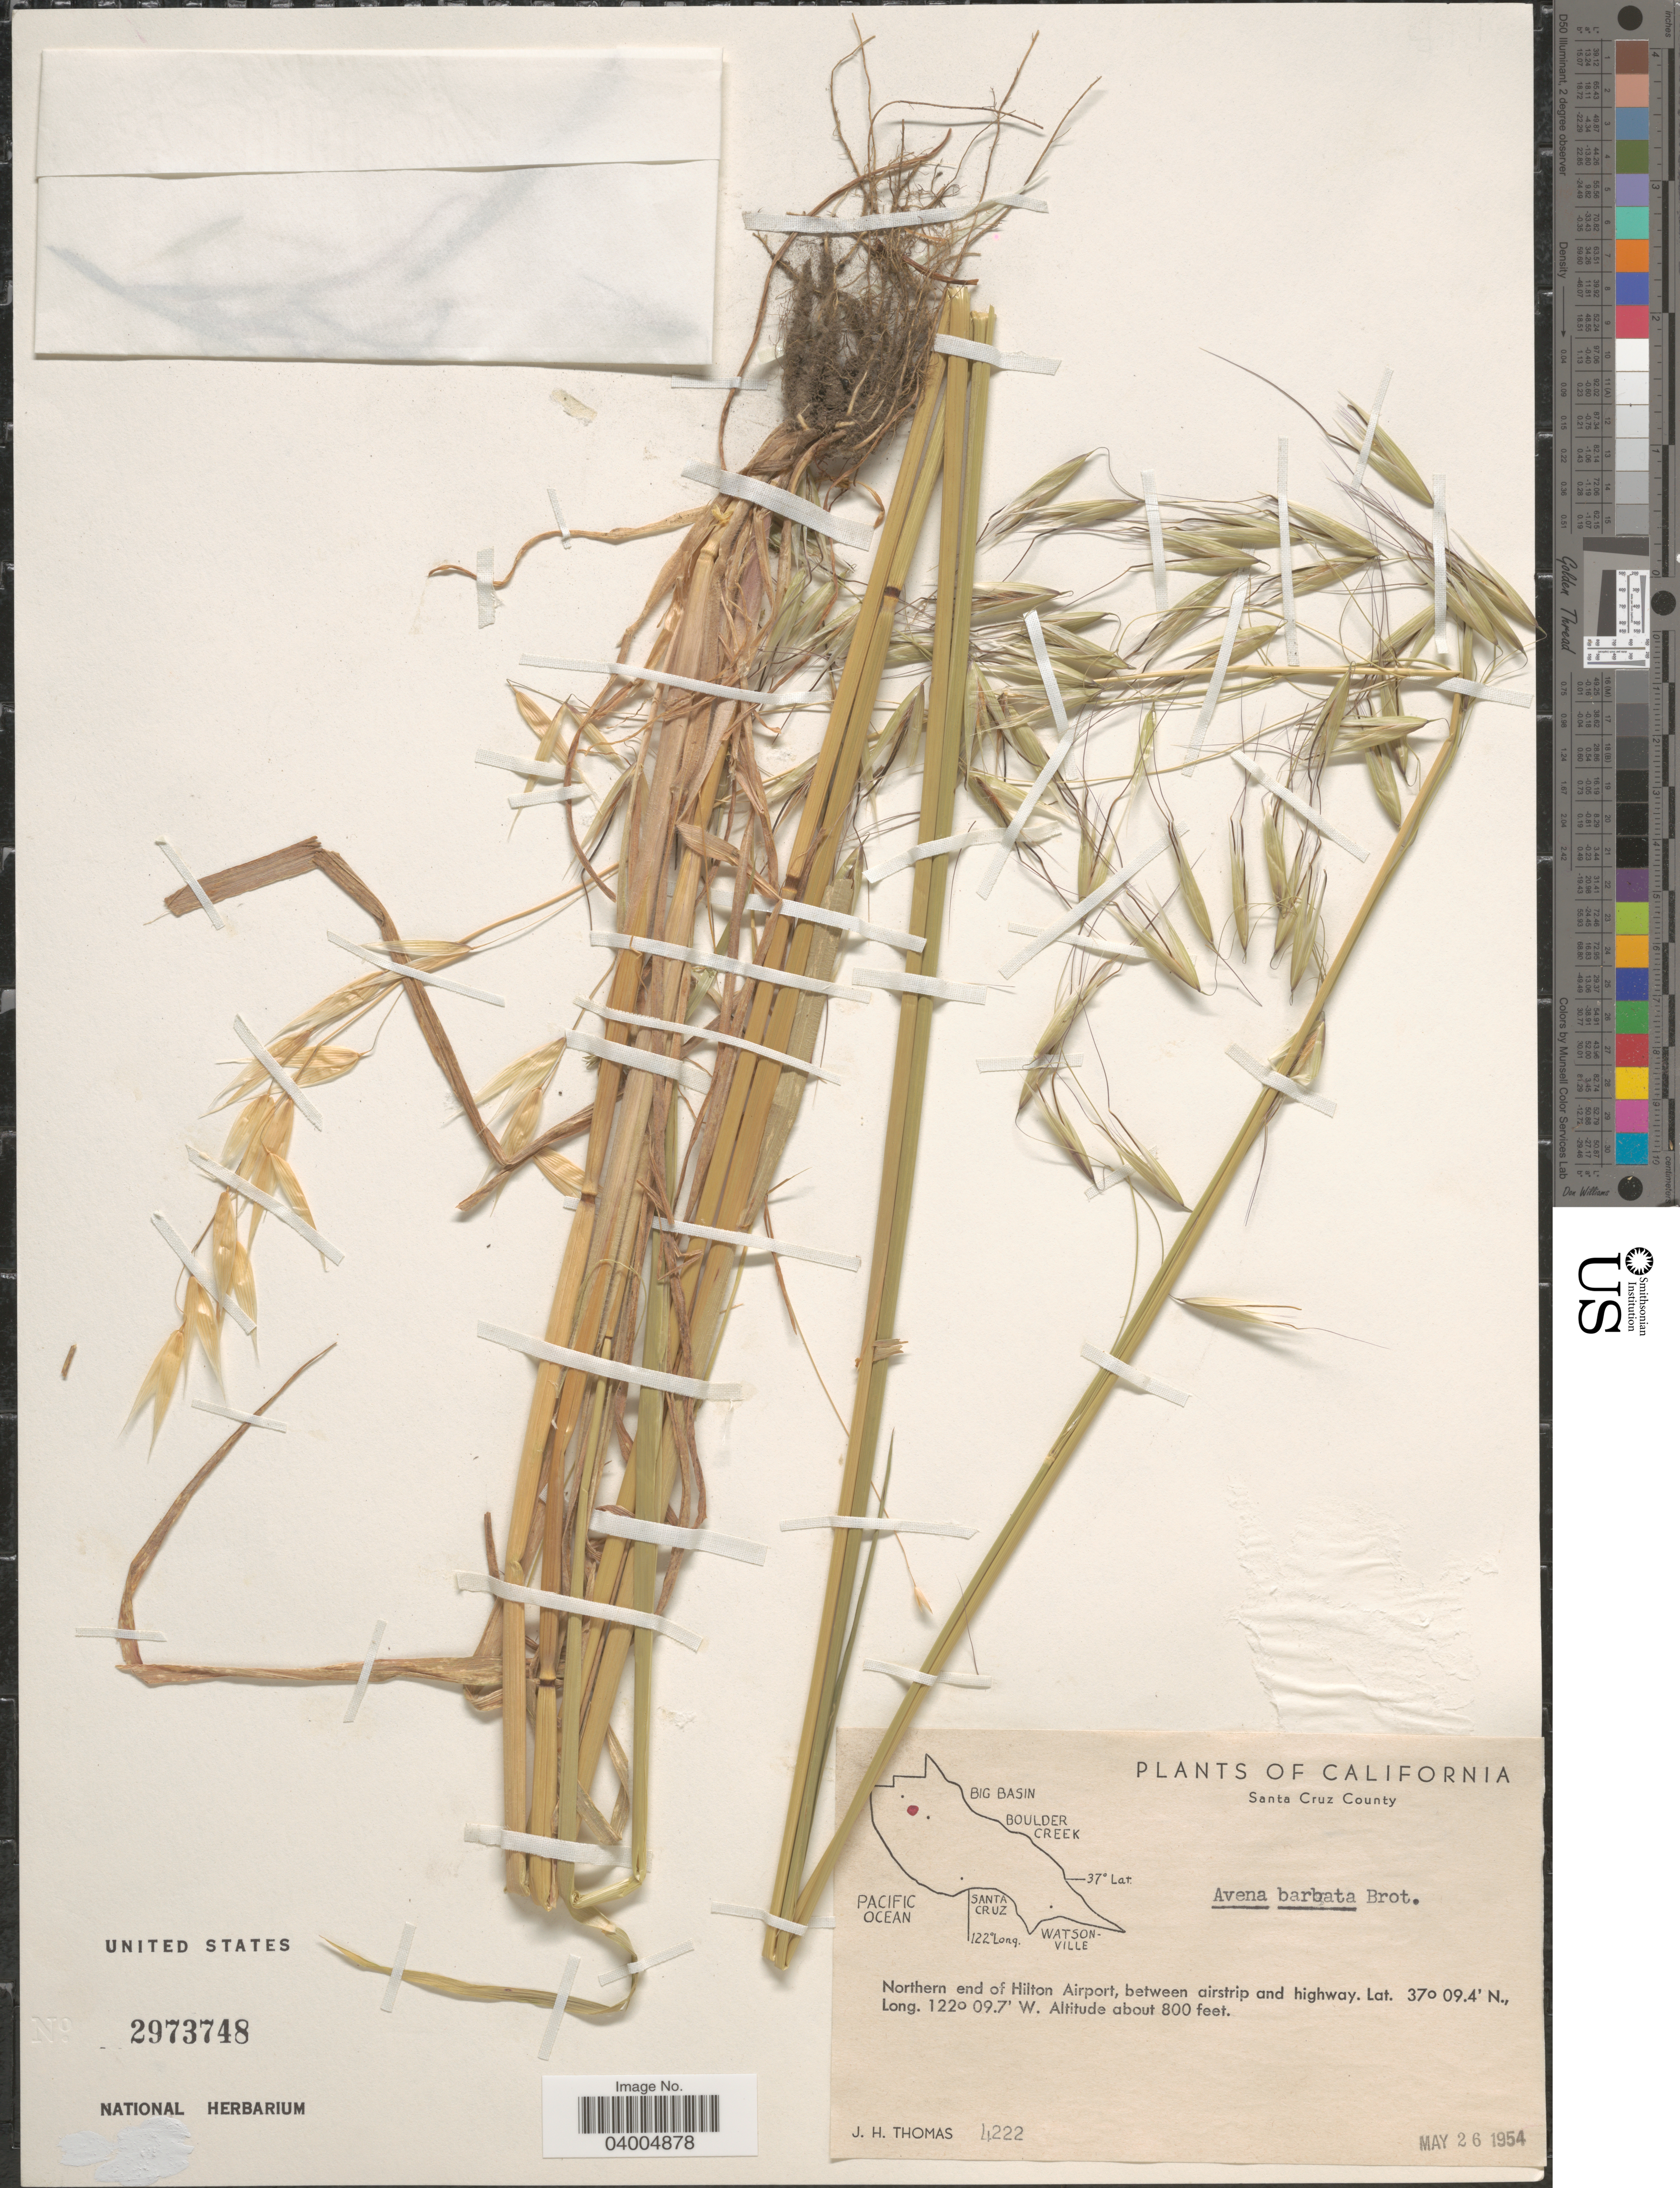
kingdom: Plantae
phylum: Tracheophyta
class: Liliopsida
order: Poales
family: Poaceae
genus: Avena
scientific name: Avena barbata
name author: Pott ex Link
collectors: J. H. Thomas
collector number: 4222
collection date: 1954-05-26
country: United States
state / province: California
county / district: Santa Cruz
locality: Santa Cruz County. Northern end of Hilton Airport, between airstrip and highway.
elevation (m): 244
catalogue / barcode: US 2973748